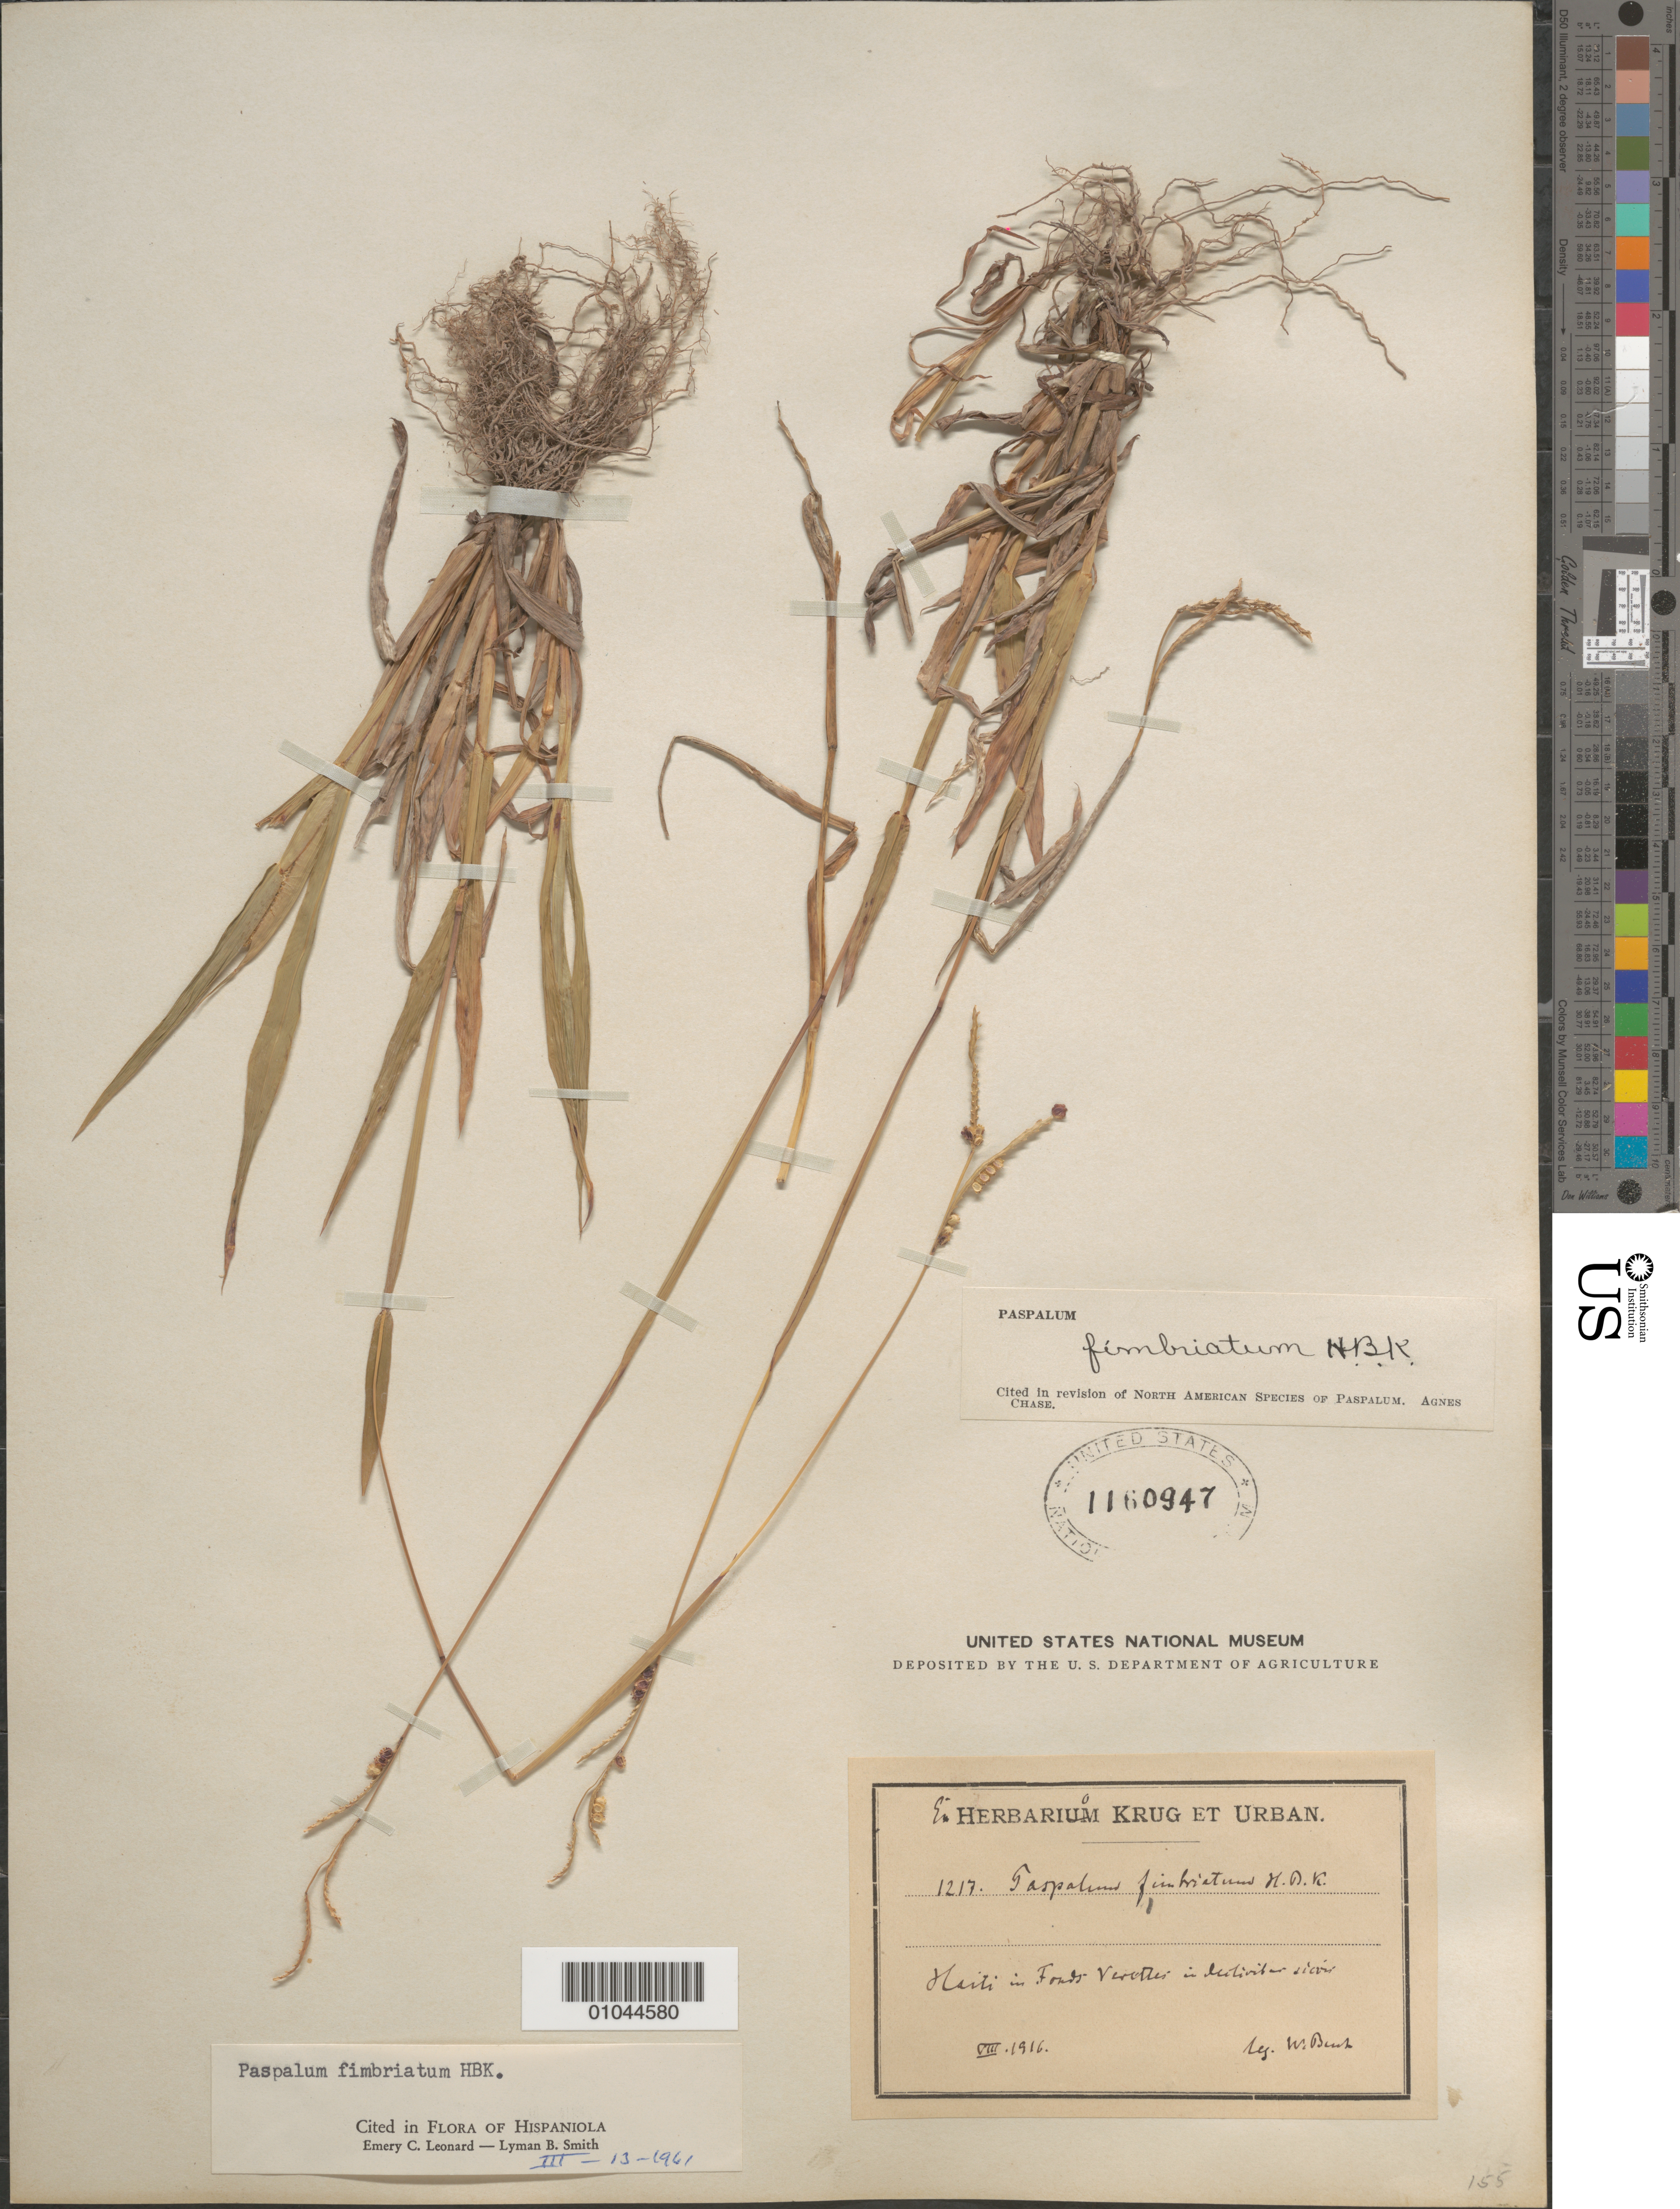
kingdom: Plantae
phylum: Tracheophyta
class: Liliopsida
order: Poales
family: Poaceae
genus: Paspalum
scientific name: Paspalum fimbriatum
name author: Kunth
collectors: W. Buch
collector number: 1217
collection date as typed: Aug 1916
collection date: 1916-08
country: Haiti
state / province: Óuest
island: Hispaniola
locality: Fonds Verettes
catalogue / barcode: US 1160947